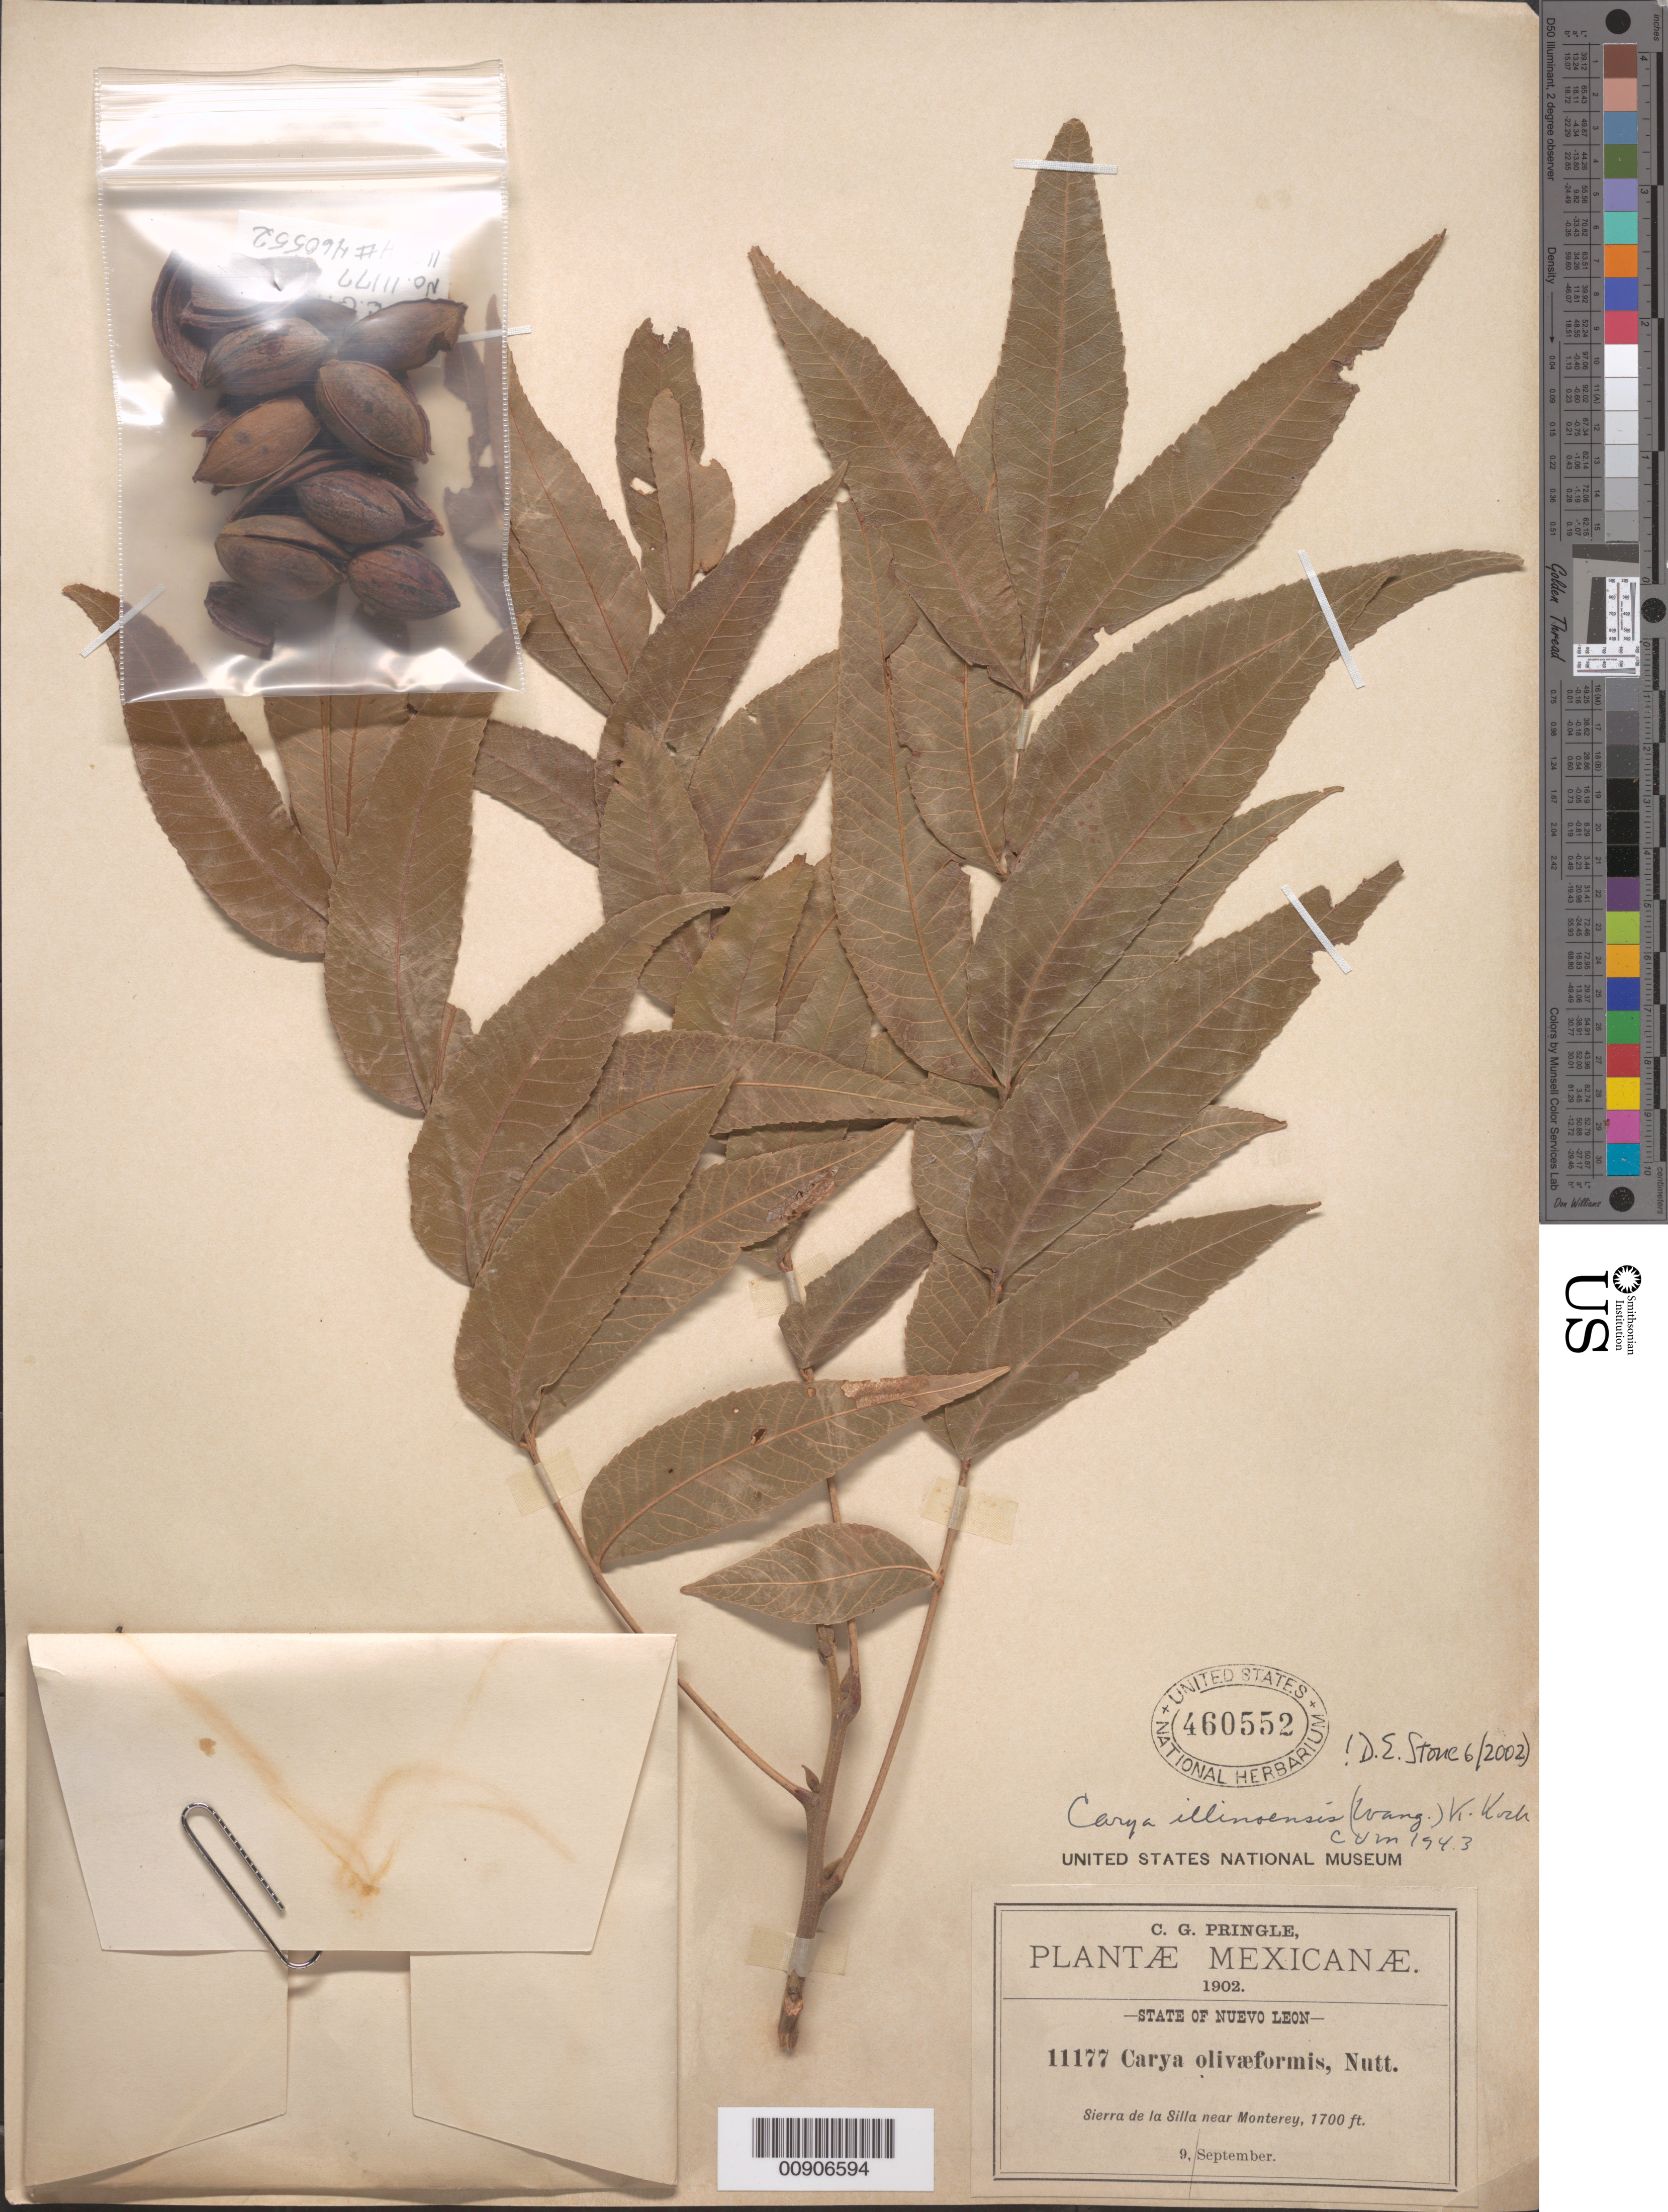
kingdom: Plantae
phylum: Tracheophyta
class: Magnoliopsida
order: Fagales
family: Juglandaceae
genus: Carya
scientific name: Carya illinoinensis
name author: (Wangenh.) K. Koch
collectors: C. G. Pringle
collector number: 11177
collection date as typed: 09 Sep 1902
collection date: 1902-09-09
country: Mexico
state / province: Nuevo León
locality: Sierra de la Silla near Monterrey. State of Nuevo León.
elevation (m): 518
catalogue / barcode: US 460552